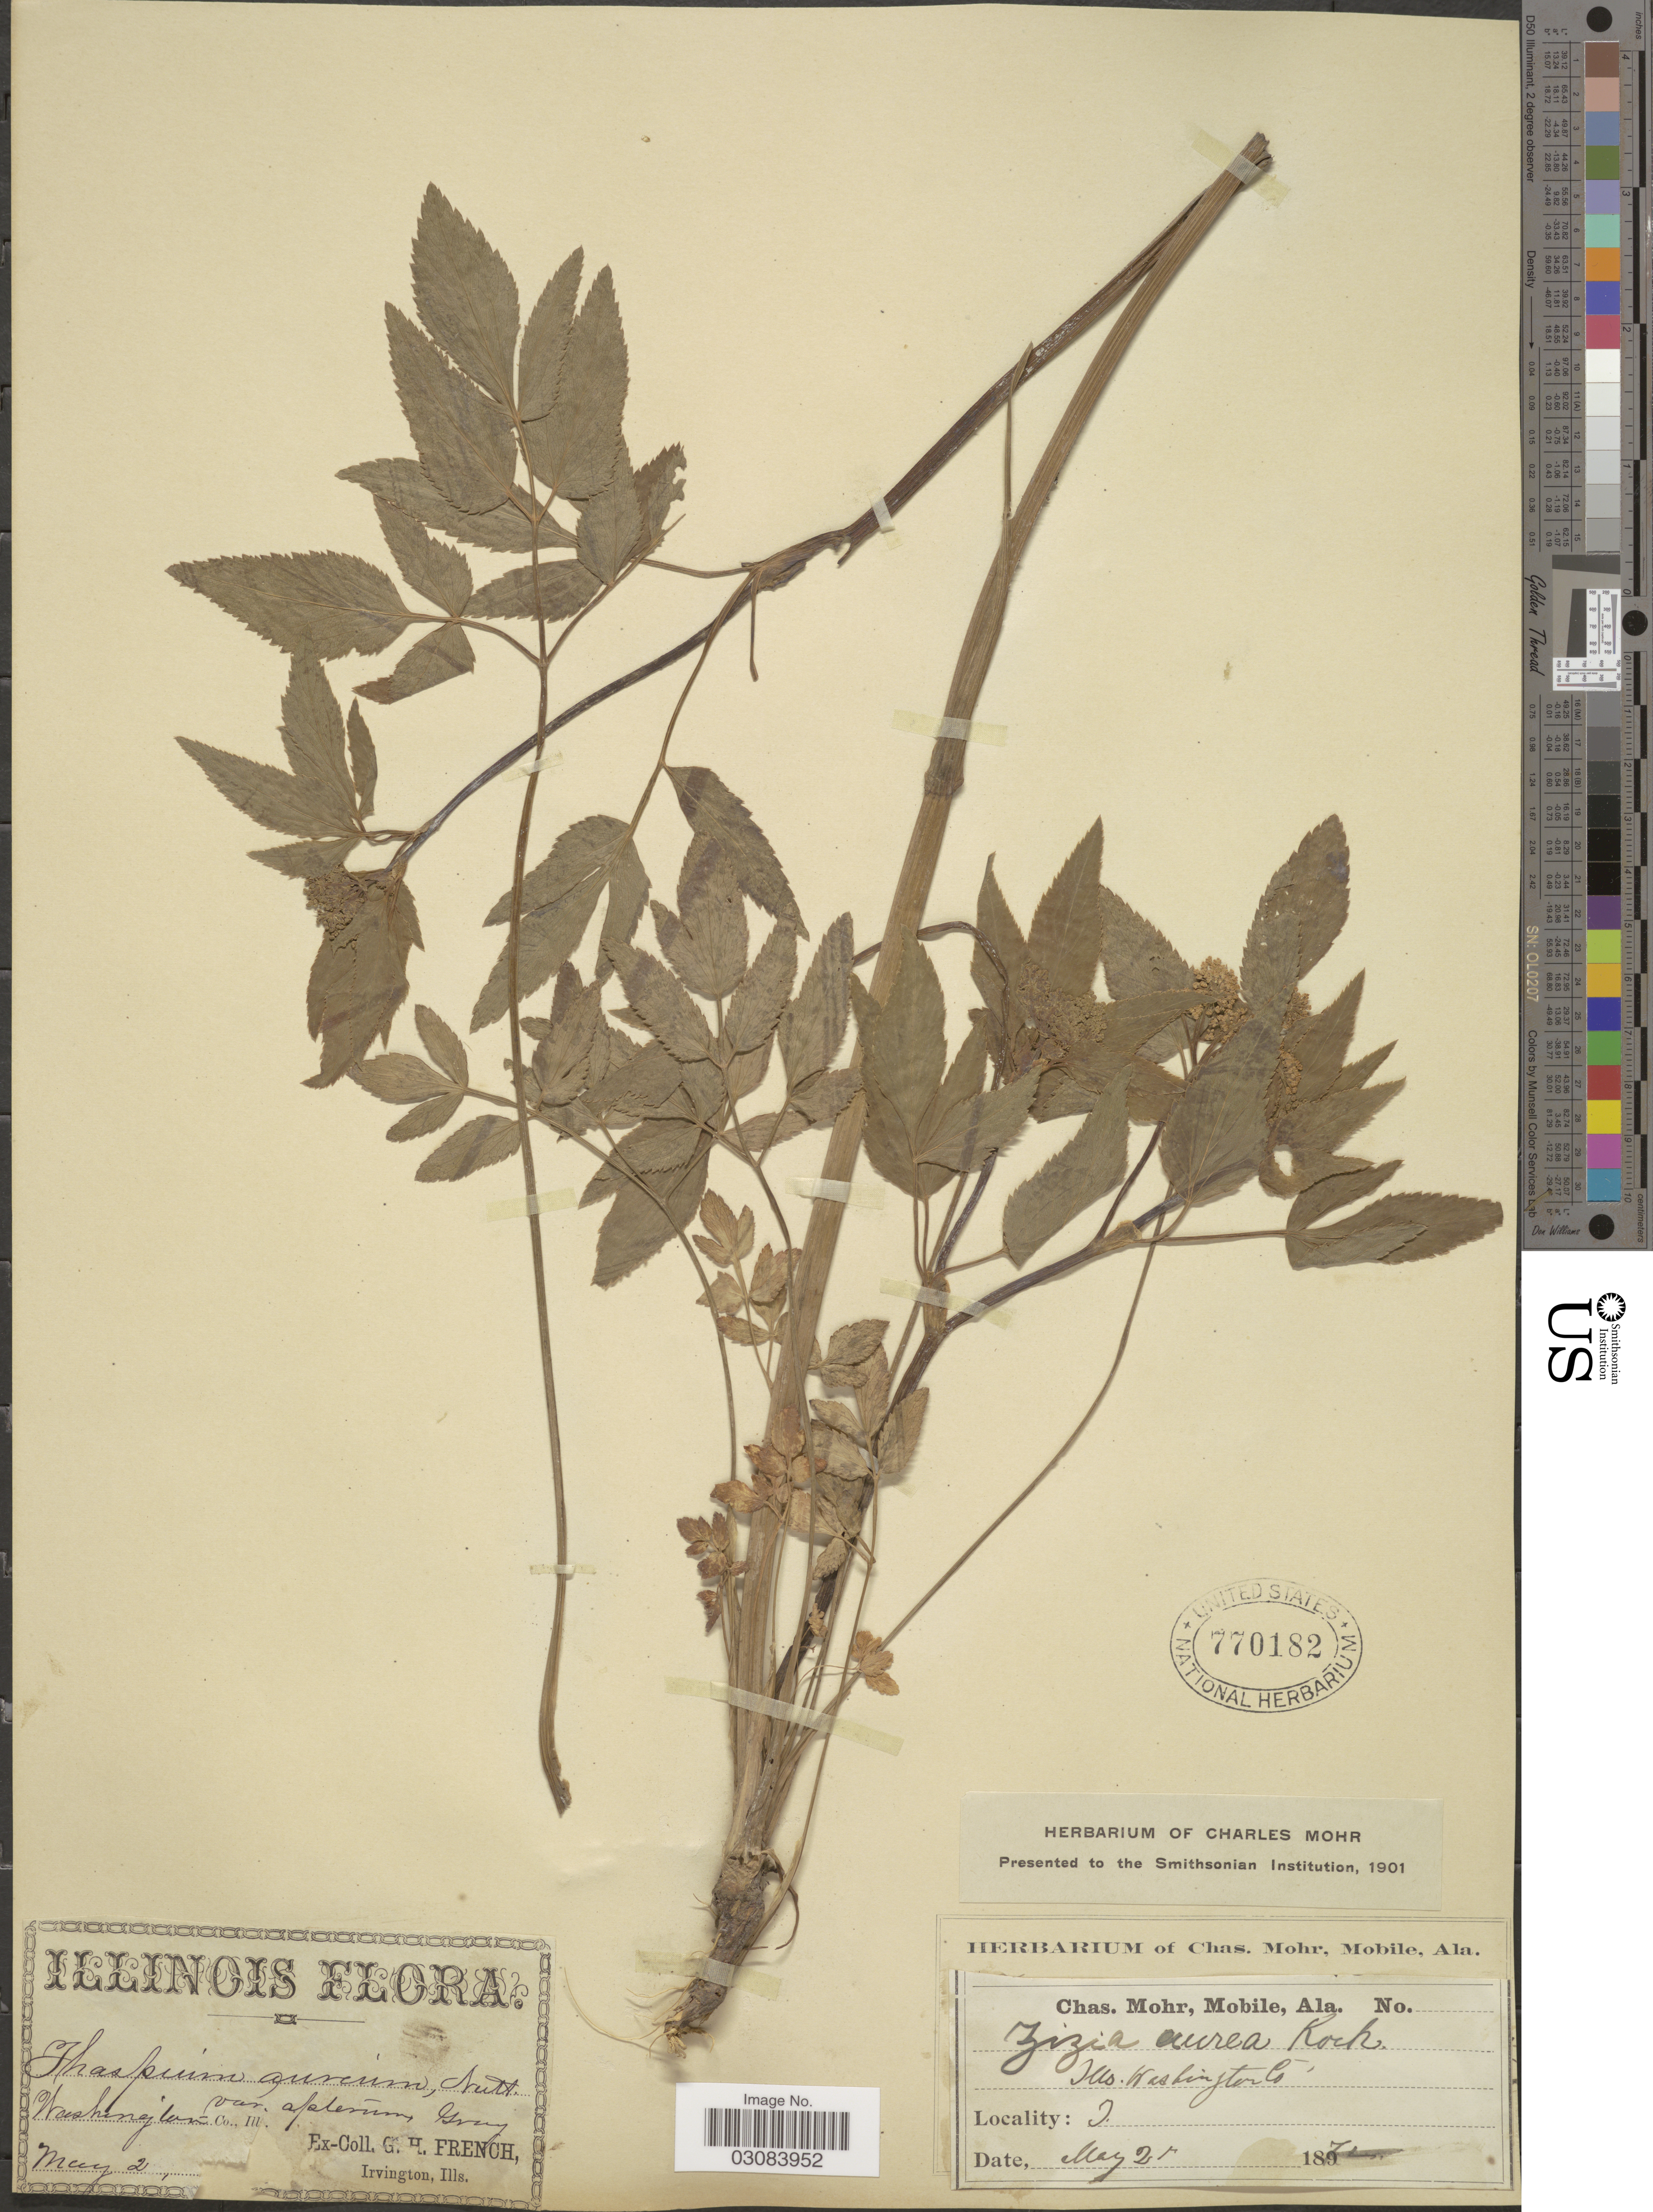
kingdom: Plantae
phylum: Tracheophyta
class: Magnoliopsida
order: Apiales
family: Apiaceae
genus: Zizia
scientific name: Zizia aurea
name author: (L.) Koch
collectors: Ex herb. G. H. French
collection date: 1871-05-02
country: United States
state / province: Illinois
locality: Washington Co.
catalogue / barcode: US 770182